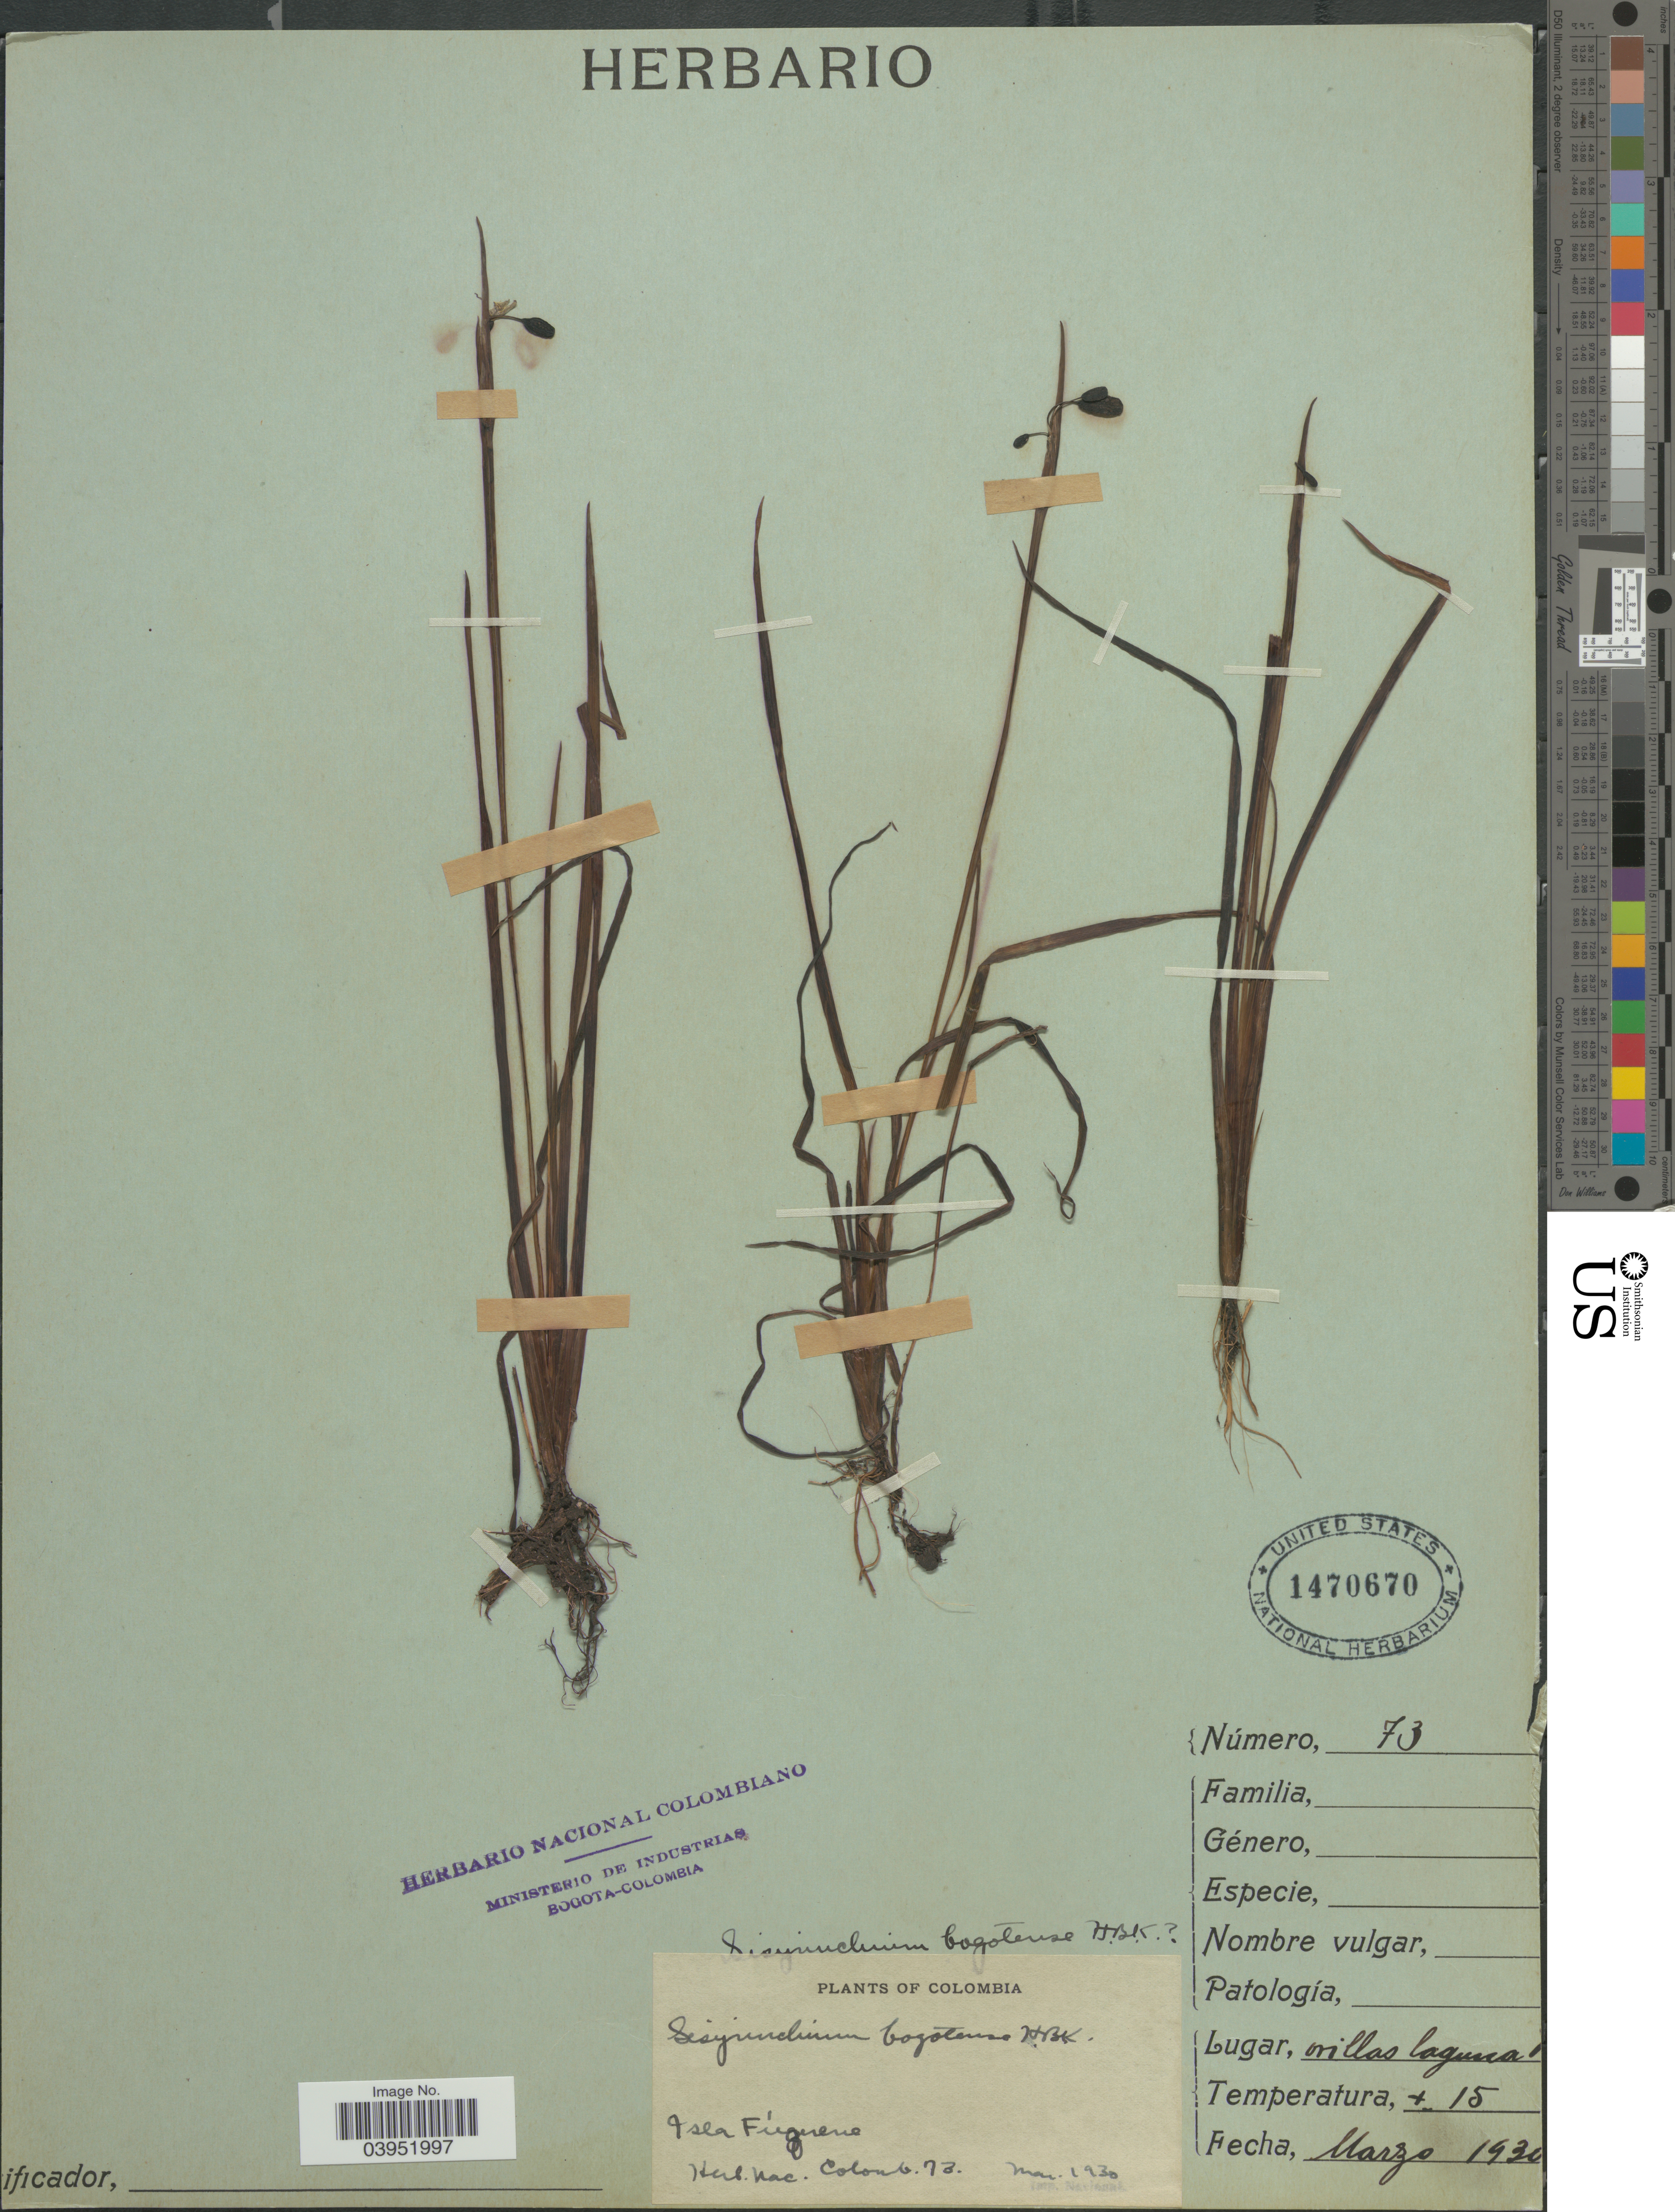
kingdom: Plantae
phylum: Tracheophyta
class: Liliopsida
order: Asparagales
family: Iridaceae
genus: Sisyrinchium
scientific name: Sisyrinchium bogotense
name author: Kunth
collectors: ex herb. Nac. Colomb.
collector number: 73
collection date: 1930-03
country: Colombia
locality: Isla Fuquene.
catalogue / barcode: US 1470670